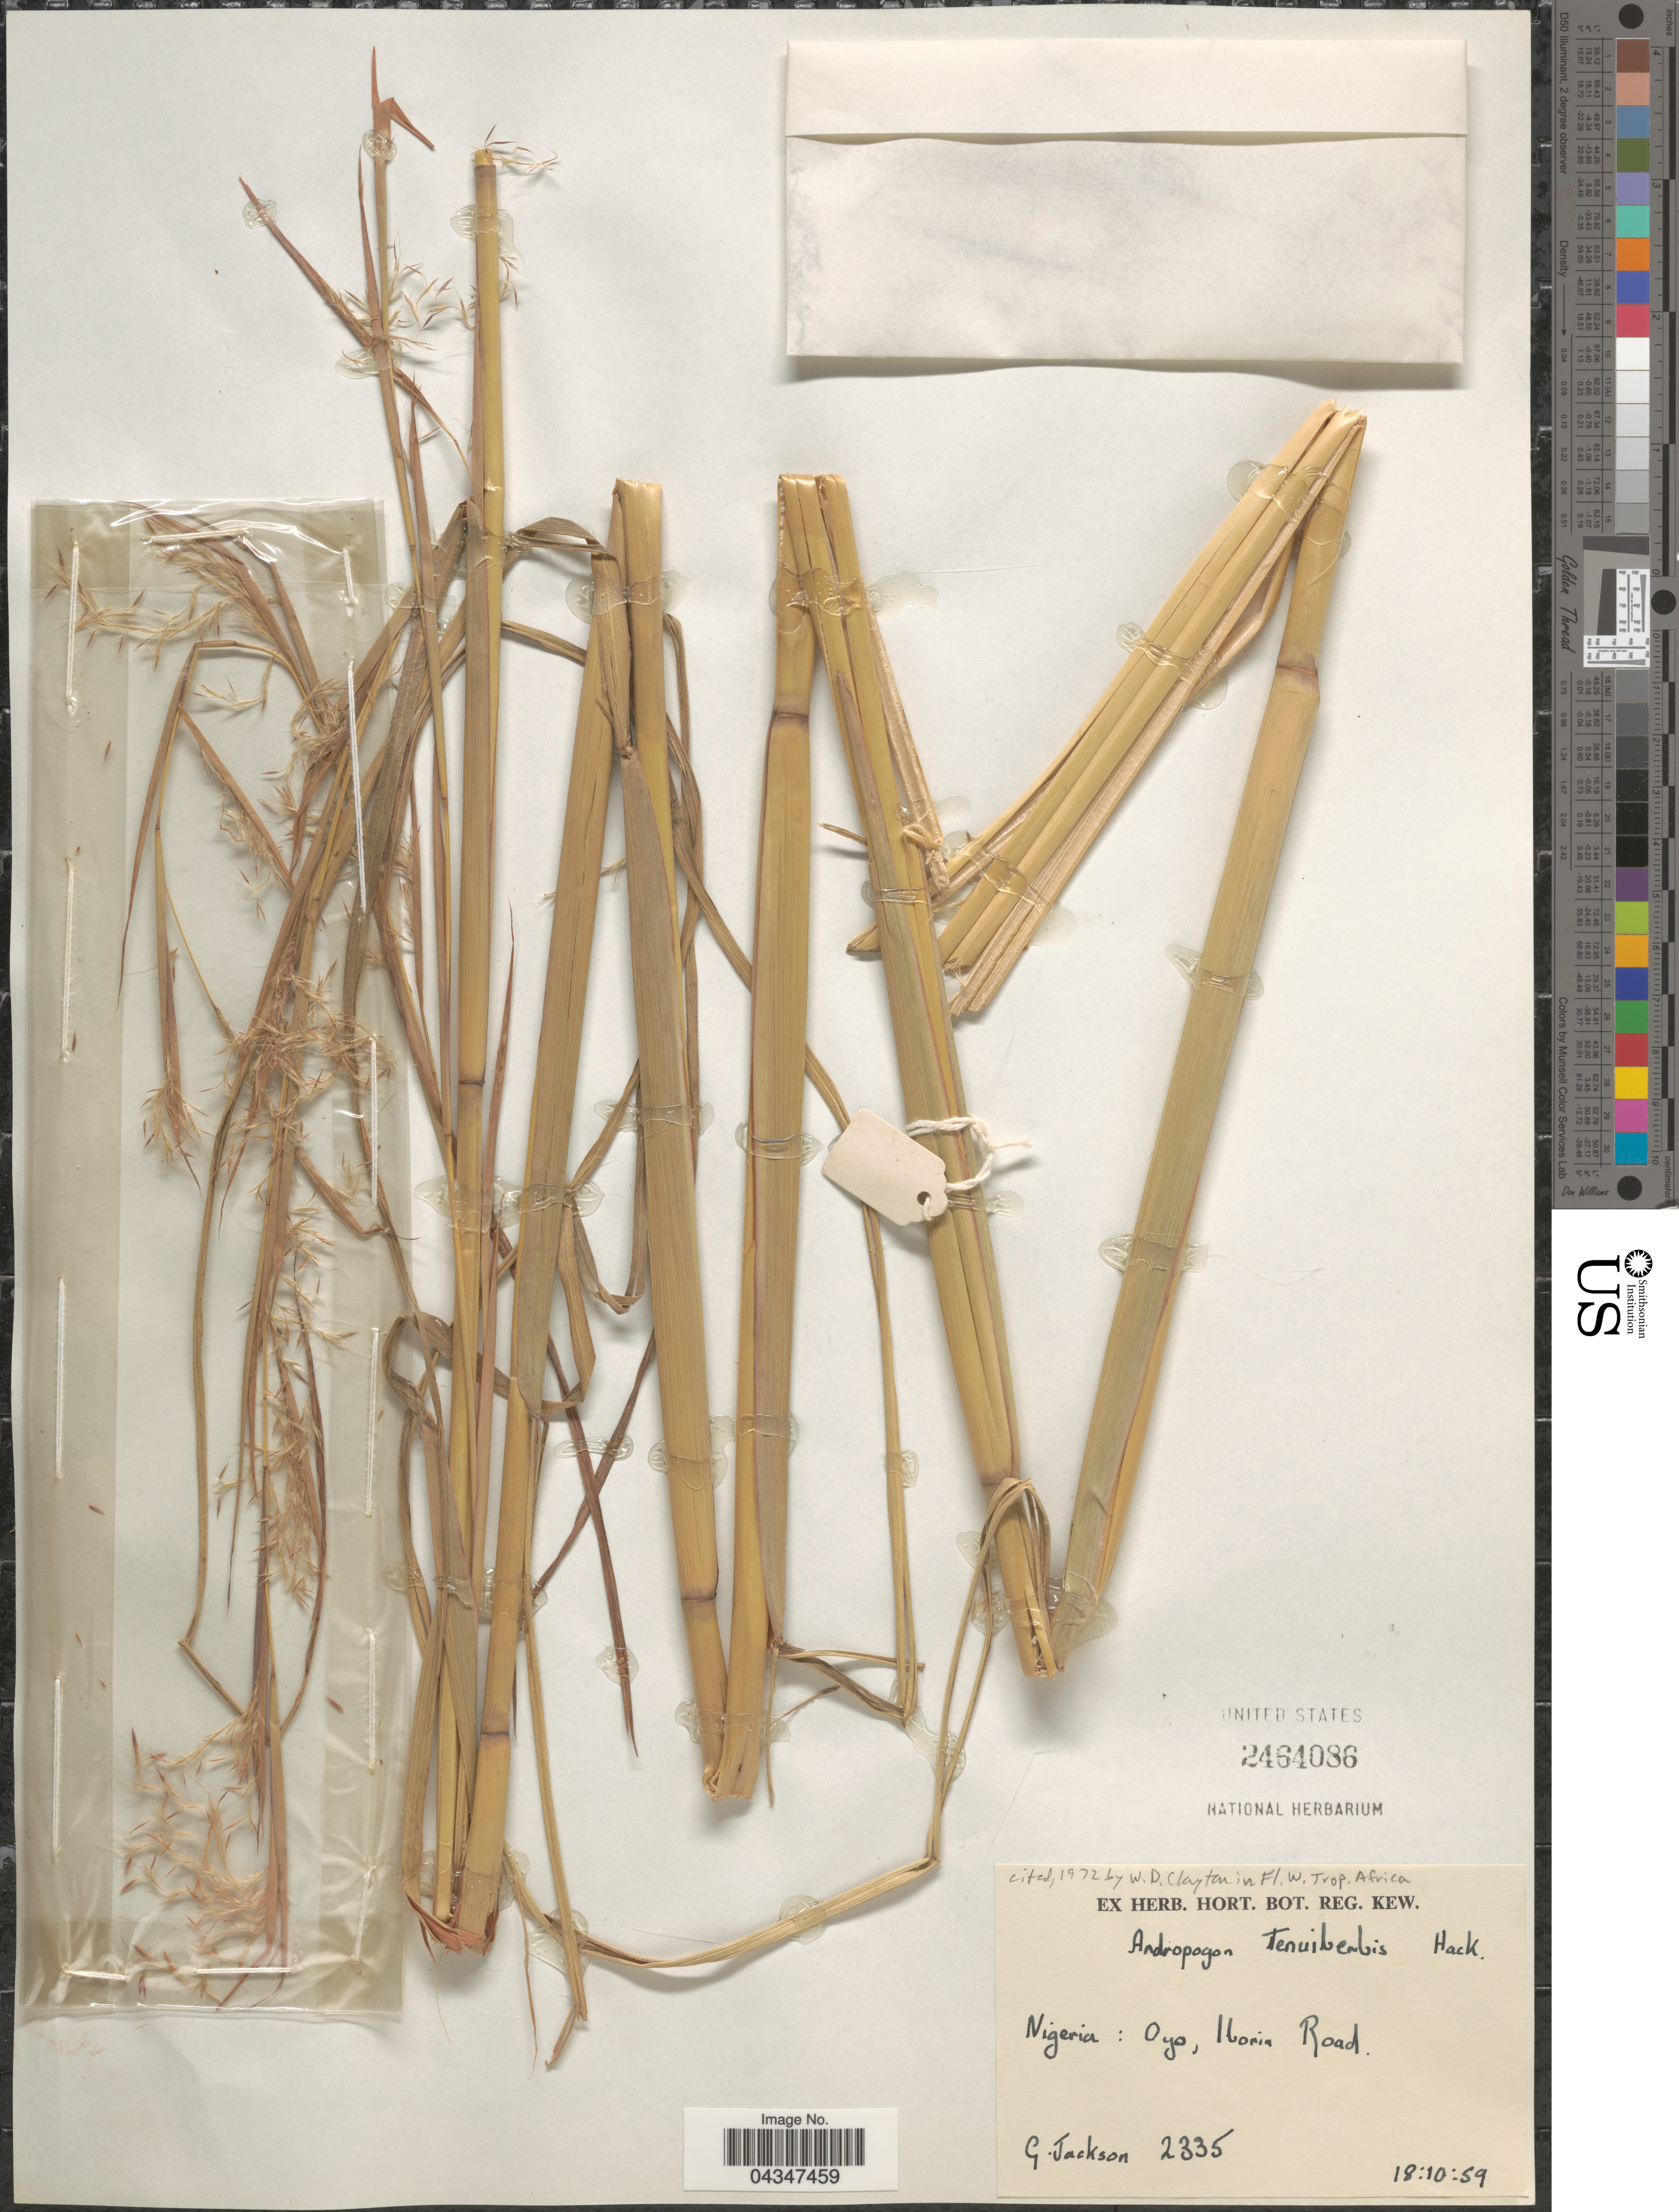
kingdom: Plantae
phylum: Tracheophyta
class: Liliopsida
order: Poales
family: Poaceae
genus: Andropogon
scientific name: Andropogon tenuiberbis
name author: Hack.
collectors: G. Jackson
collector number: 2335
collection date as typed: Transcribed d/m/y: 18/10/59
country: Nigeria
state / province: Oyo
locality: Horia Road.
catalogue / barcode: US 2464086